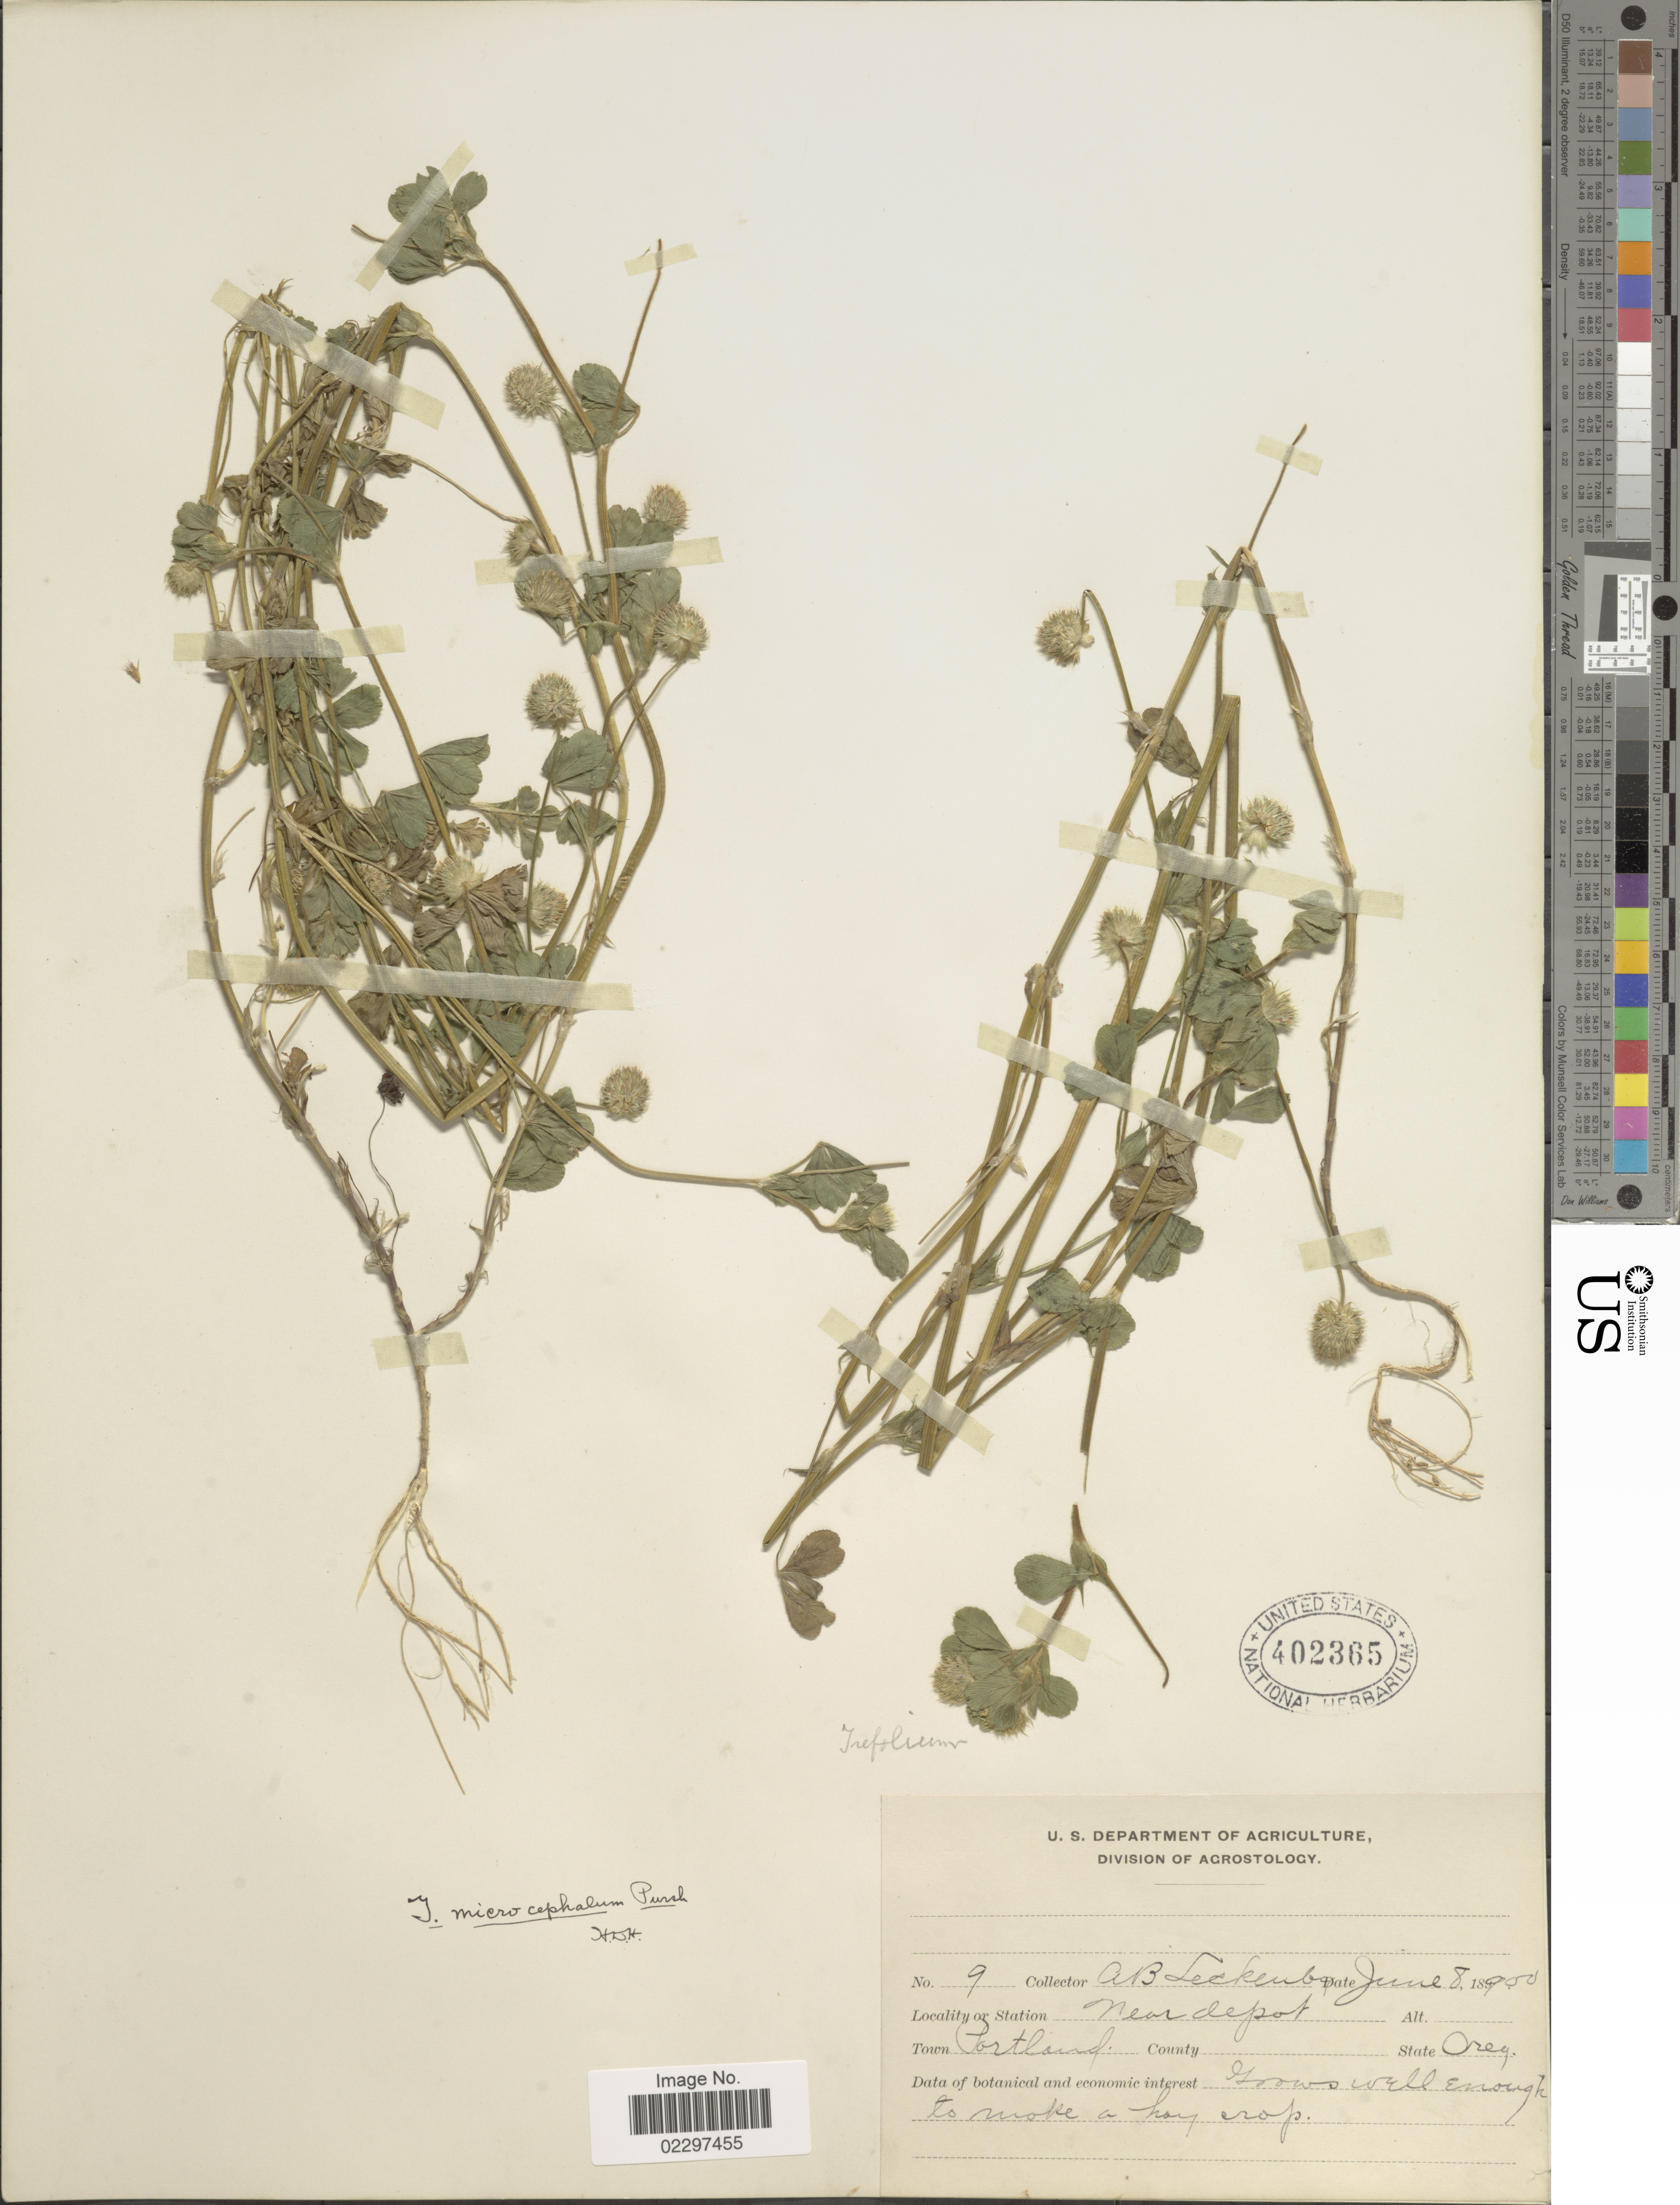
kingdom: Plantae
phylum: Tracheophyta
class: Magnoliopsida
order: Fabales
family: Fabaceae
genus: Trifolium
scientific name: Trifolium microcephalum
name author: Pursh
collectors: A. Leckenby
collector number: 9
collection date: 1900-06-08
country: United States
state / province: Oregon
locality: Near depot. Town Portland. State Oreg.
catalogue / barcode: US 402365